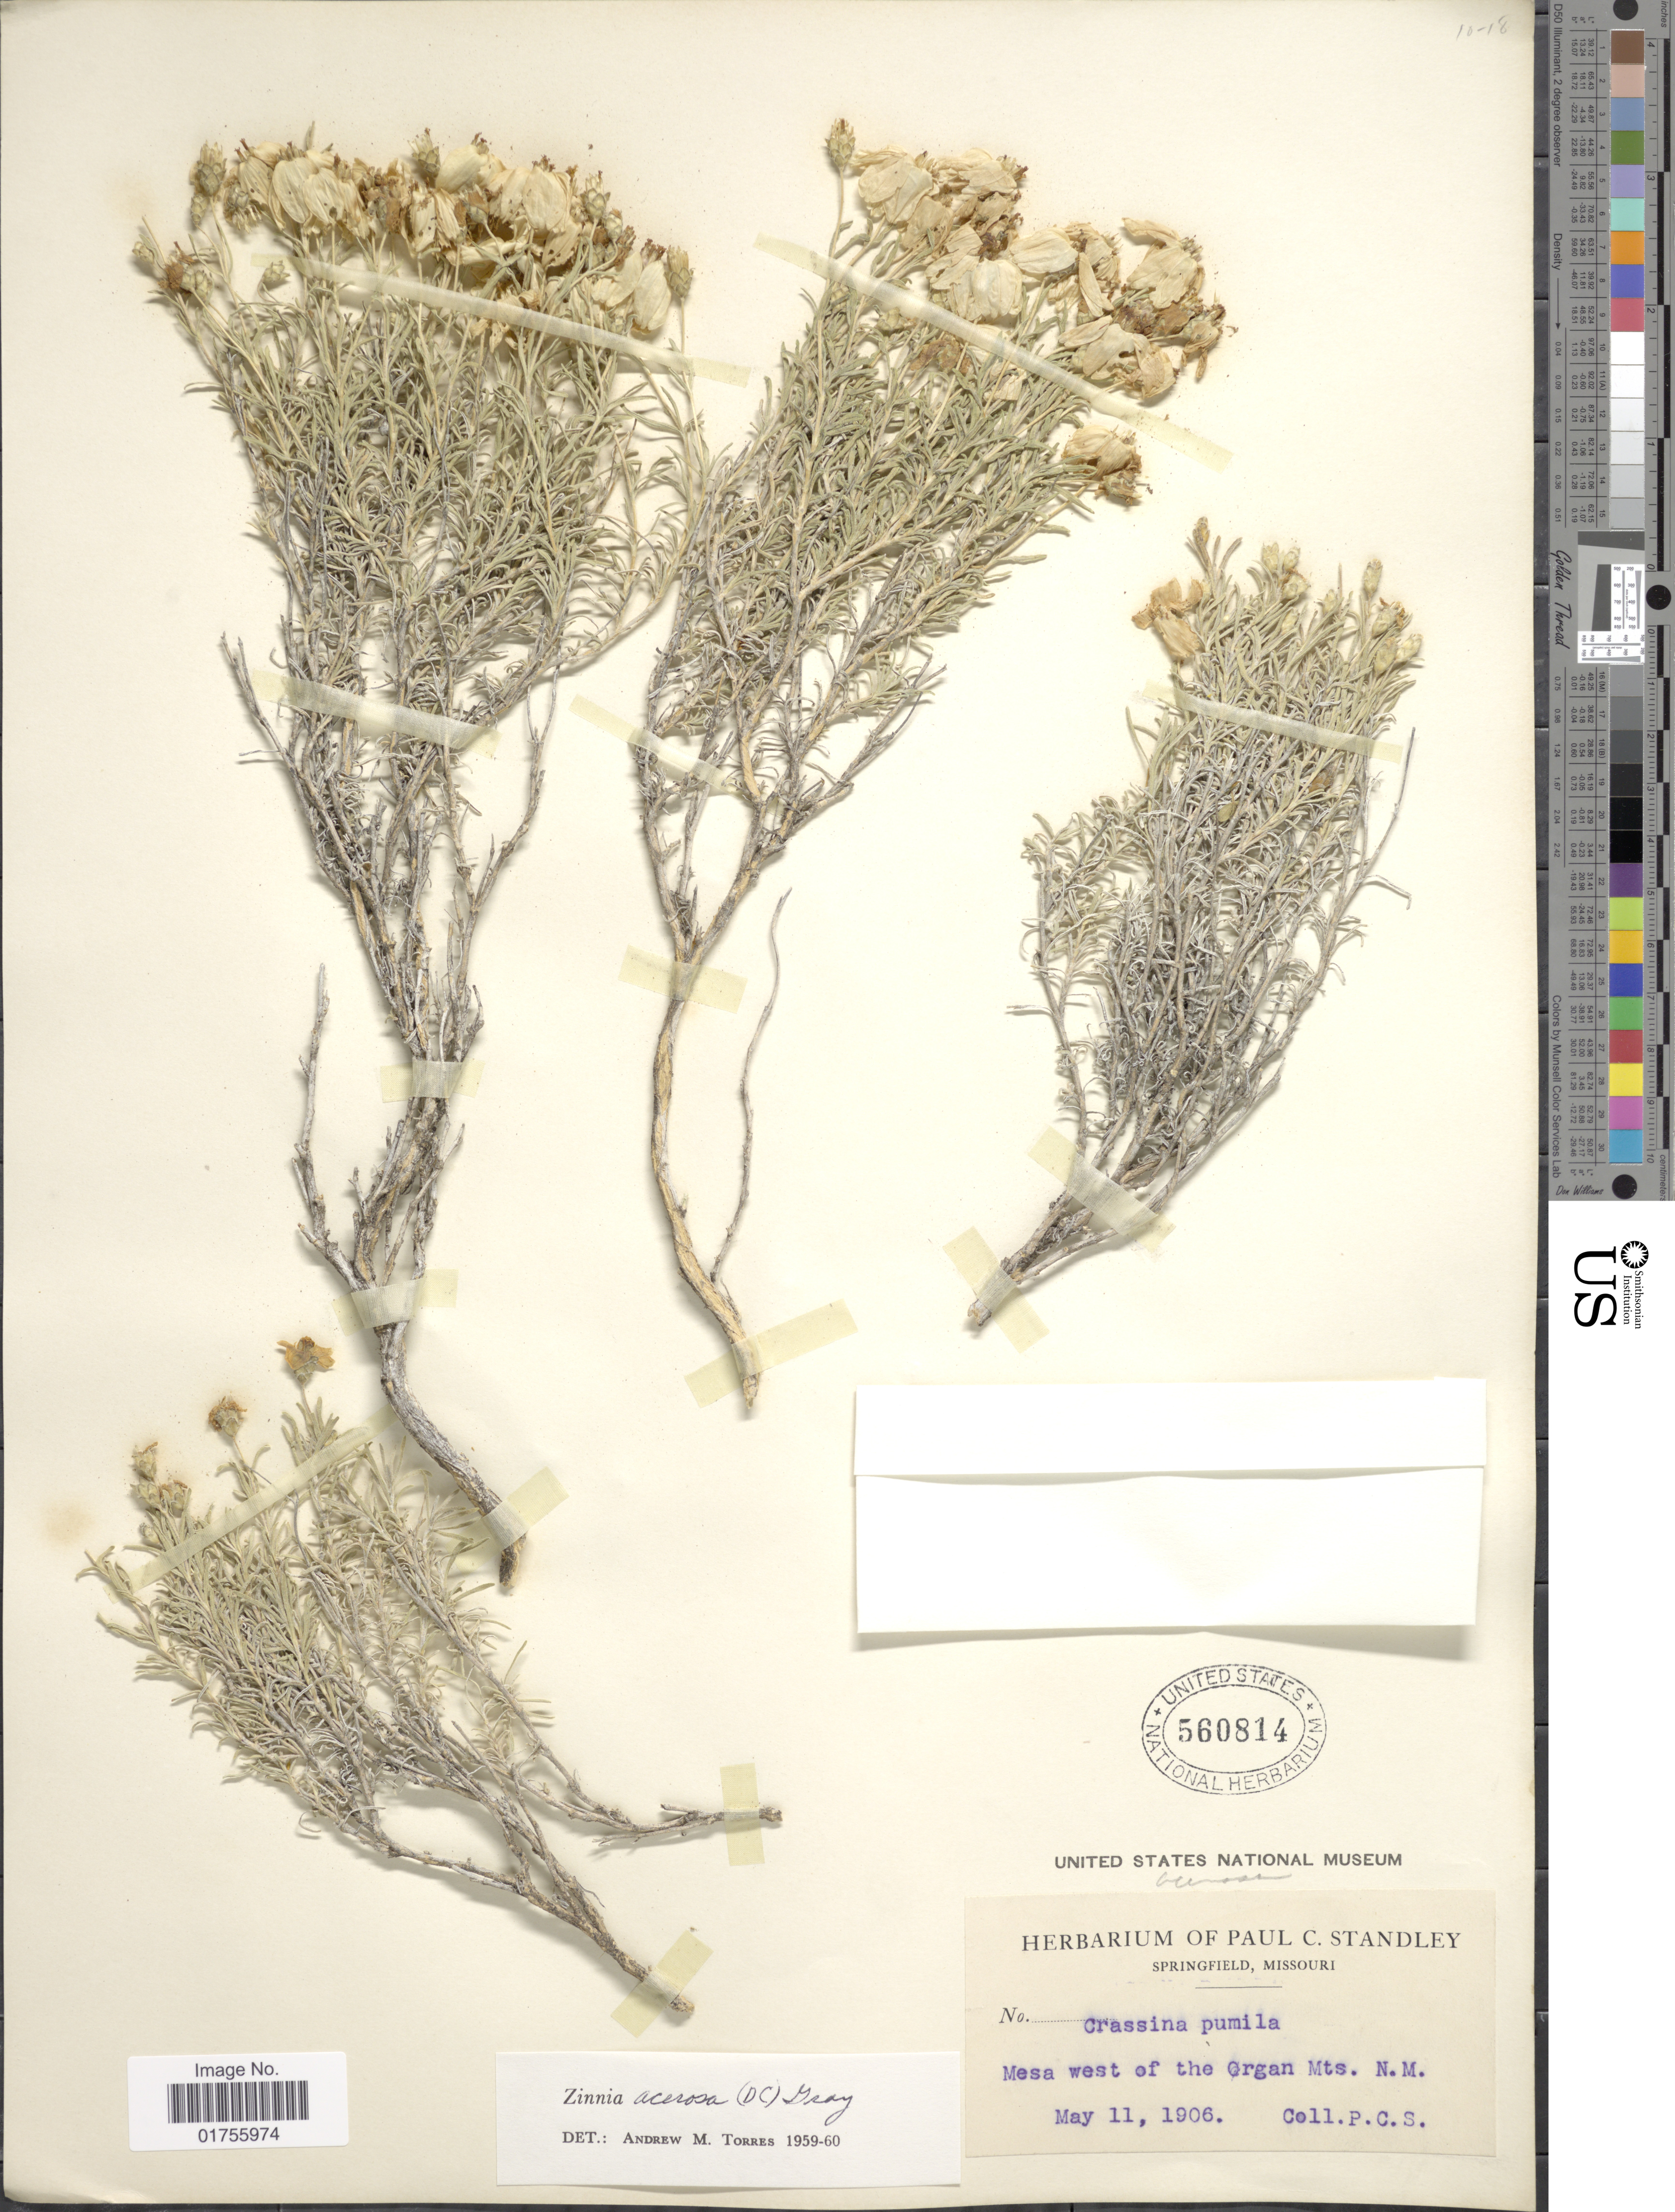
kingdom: Plantae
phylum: Tracheophyta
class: Magnoliopsida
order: Asterales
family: Asteraceae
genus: Zinnia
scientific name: Zinnia acerosa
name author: (DC.) A. Gray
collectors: P. C. Standley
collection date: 1906-05-11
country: United States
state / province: New Mexico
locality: Mesa west of The Organ Mts., N. M.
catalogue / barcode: US 560814